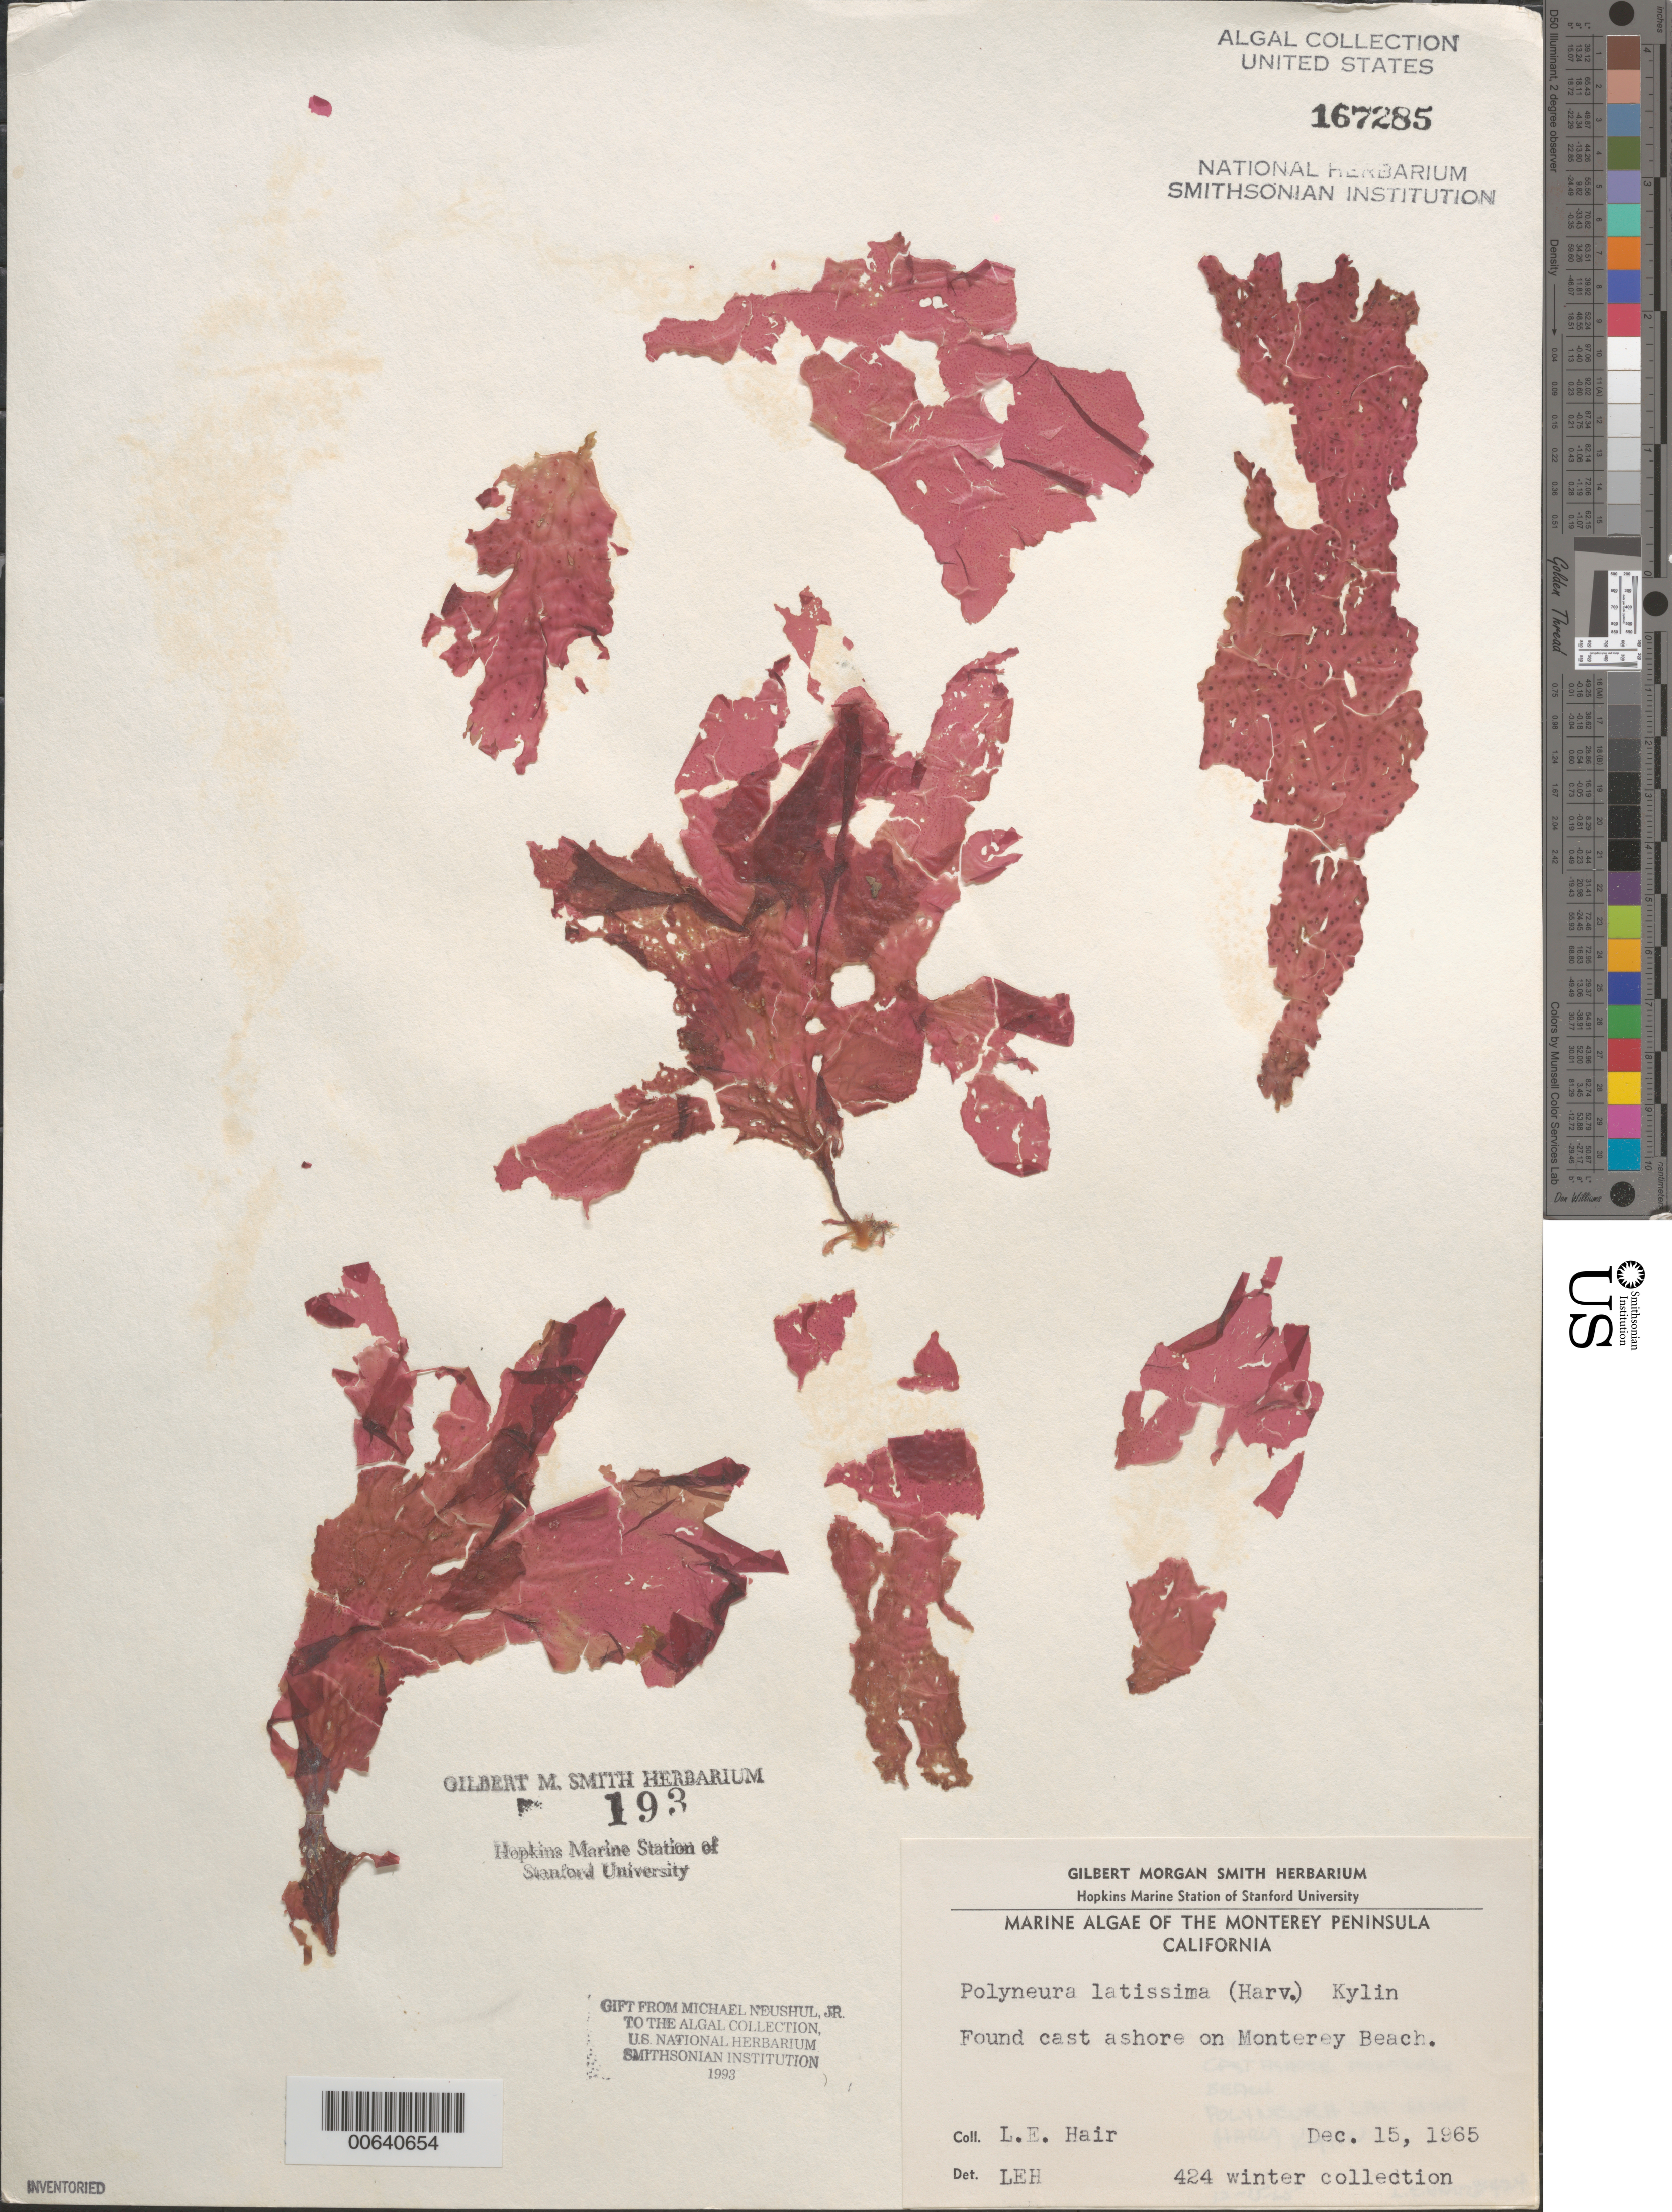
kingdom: Plantae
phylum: Rhodophyta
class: Florideophyceae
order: Ceramiales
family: Delesseriaceae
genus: Polyneura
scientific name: Polyneura latissima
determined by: Hair, L. E.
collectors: L. Hair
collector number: LEH 424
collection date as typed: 15 Dec 1965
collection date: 1965-12-15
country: United States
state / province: California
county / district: Monterey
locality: Monterey Beach, Monterey Peninsula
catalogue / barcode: US 167285